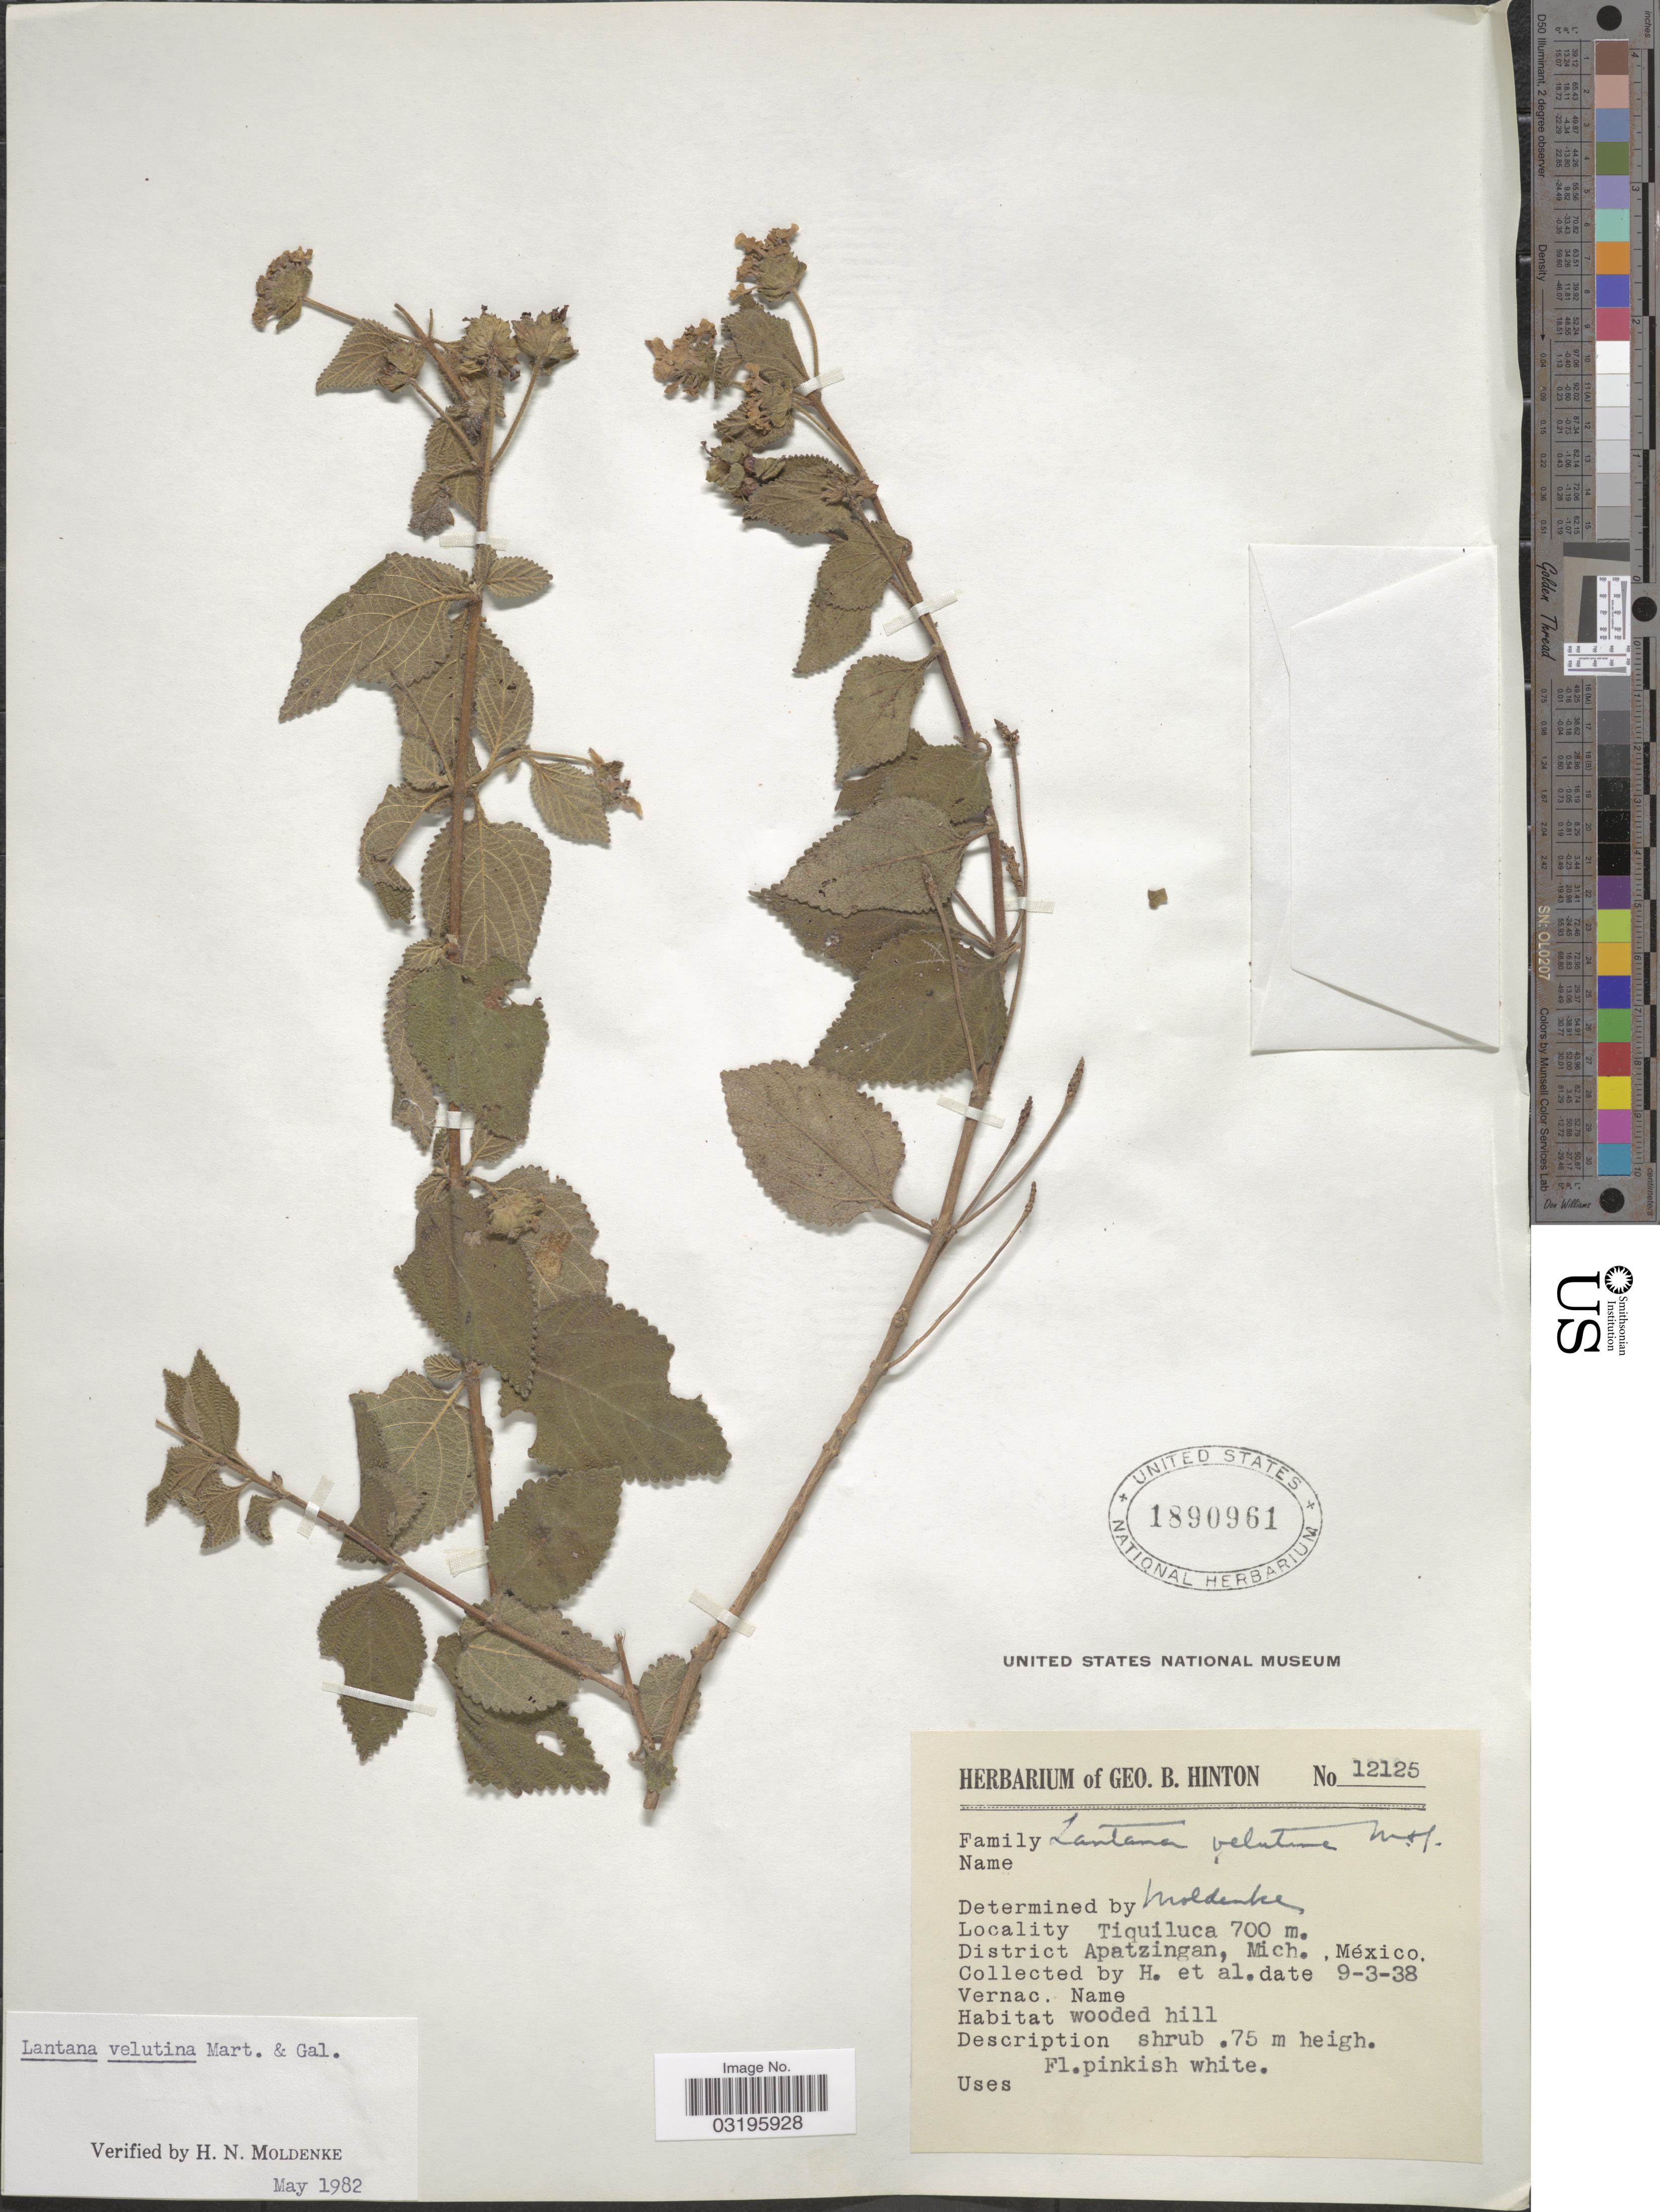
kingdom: Plantae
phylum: Tracheophyta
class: Magnoliopsida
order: Lamiales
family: Verbenaceae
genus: Lantana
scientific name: Lantana velutina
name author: M. Martens & Galeotti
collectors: G. B. Hinton & et al.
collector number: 12125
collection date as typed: Transcribed d/m/y: 9/3/38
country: Mexico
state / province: Michoacán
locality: Tiquiluca. District Apazingan.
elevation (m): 700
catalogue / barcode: US 1890961